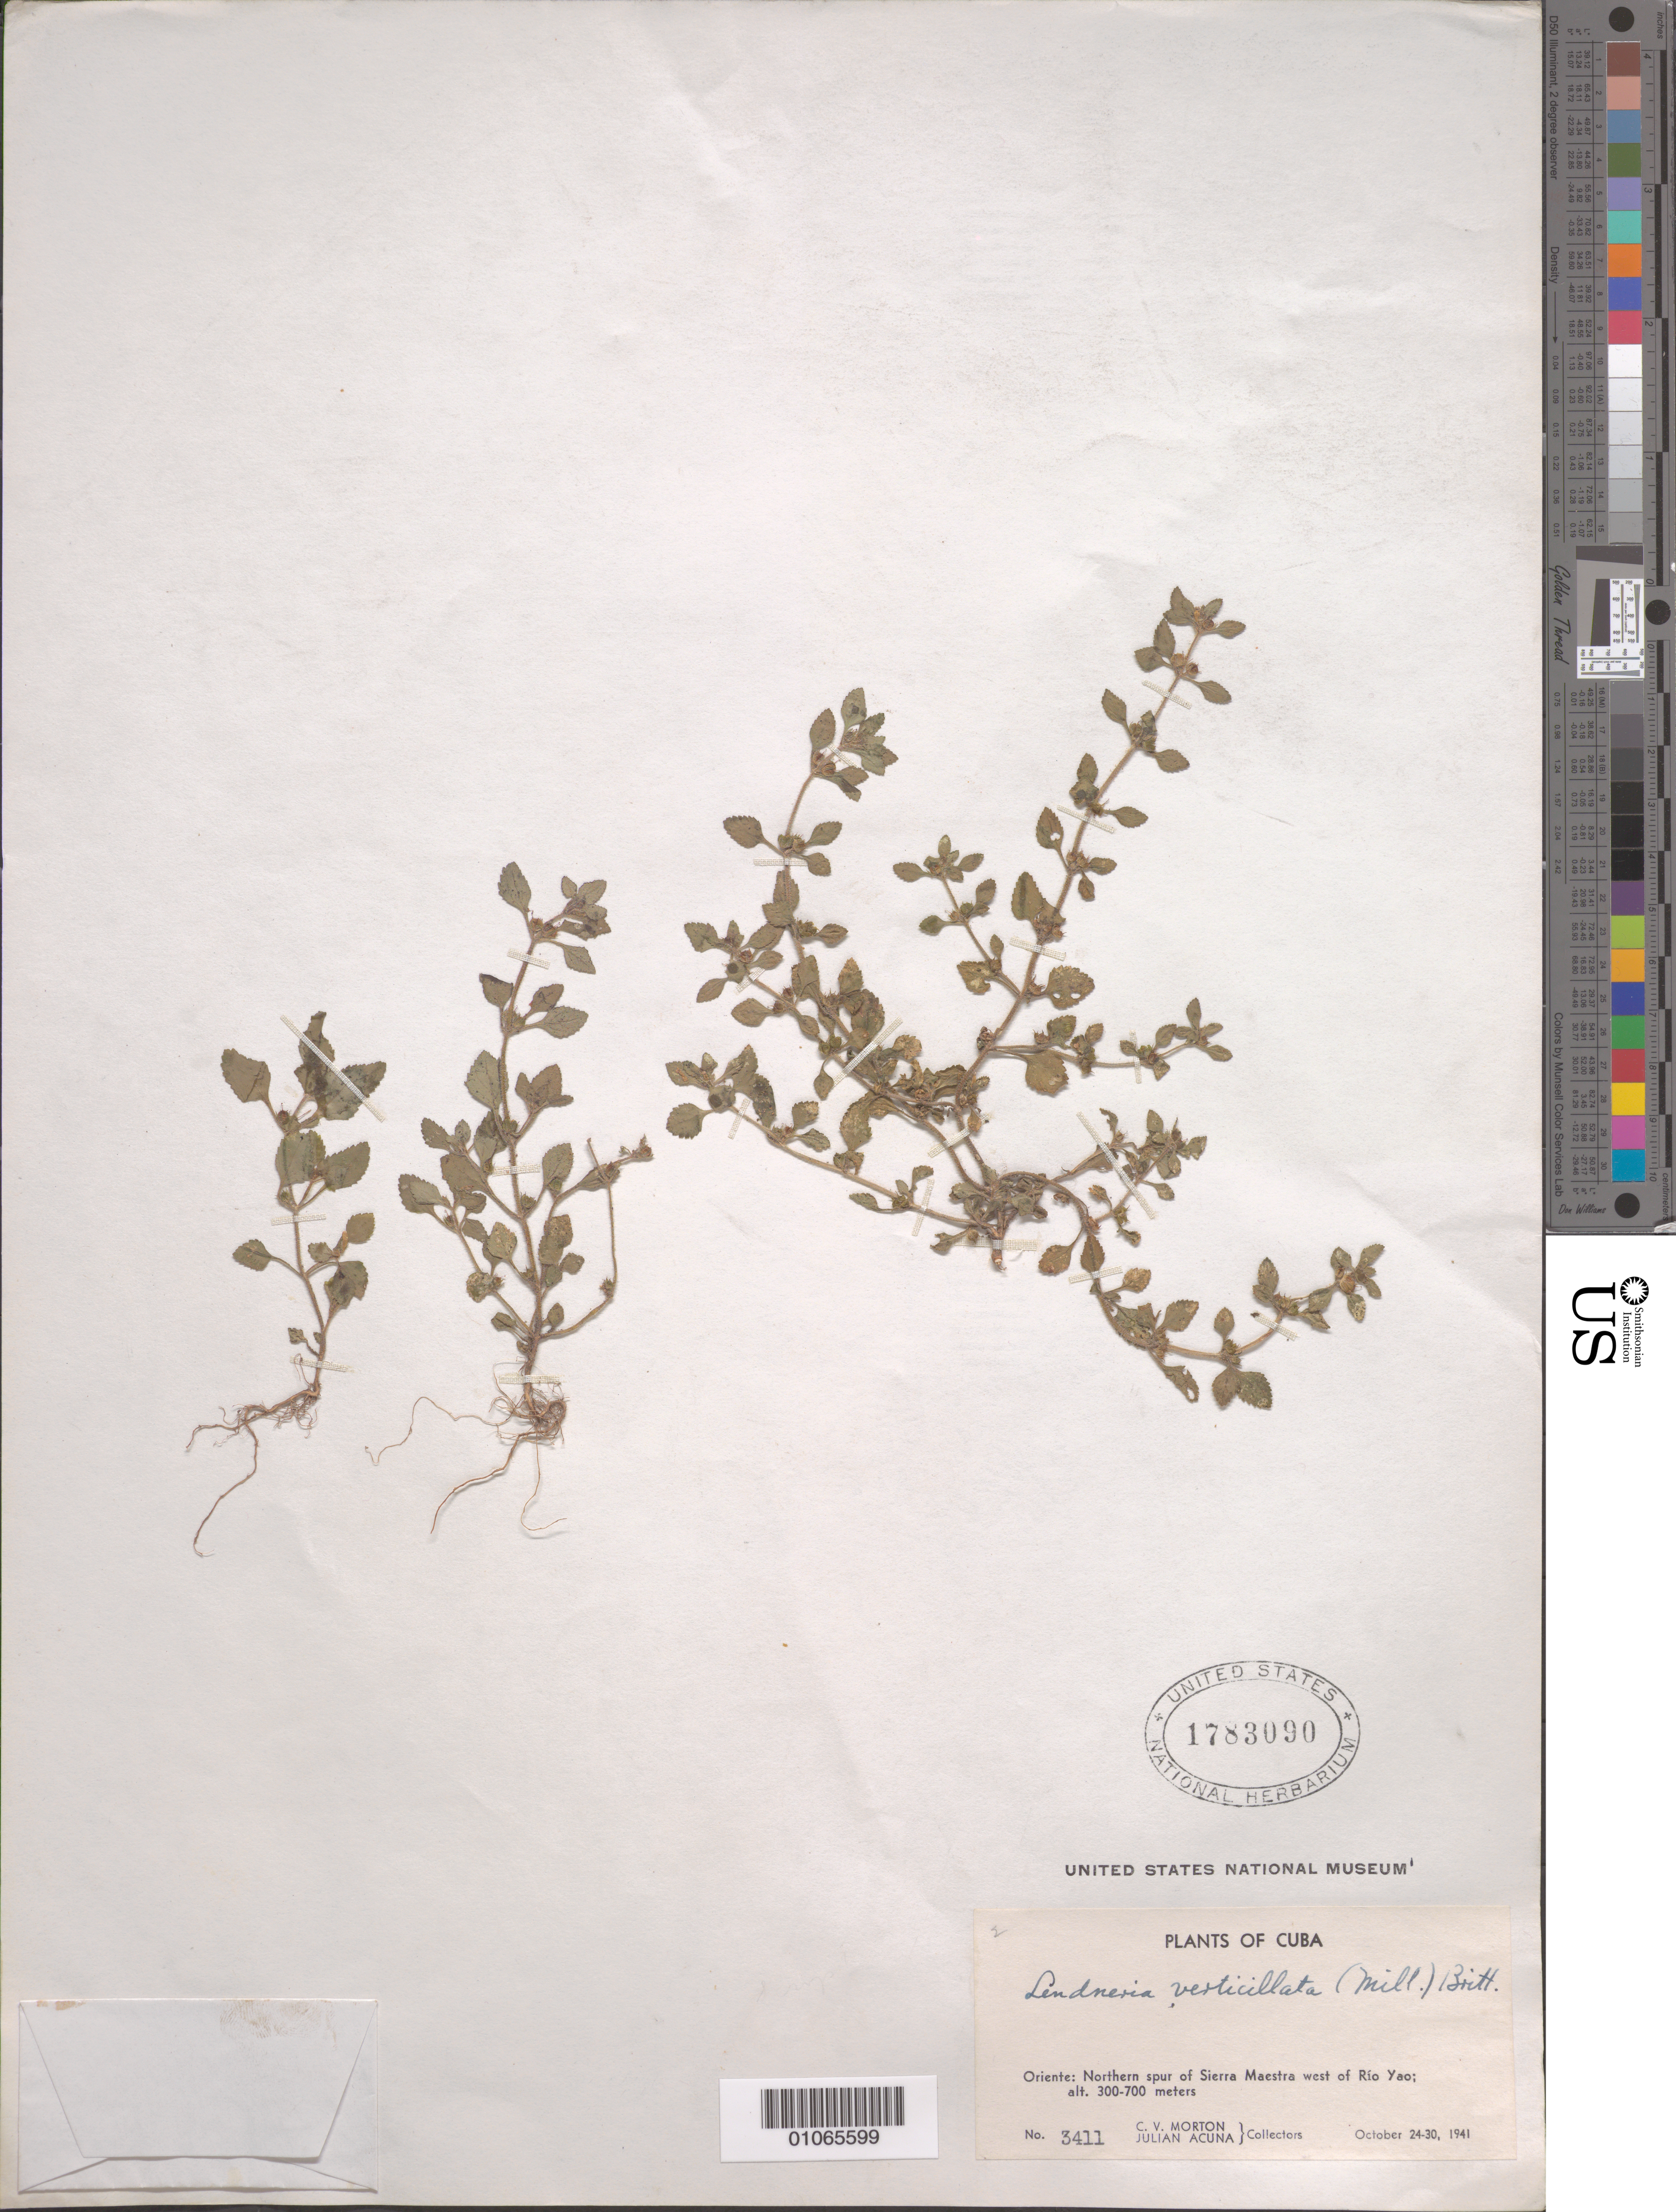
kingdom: Plantae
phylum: Tracheophyta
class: Magnoliopsida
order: Lamiales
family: Plantaginaceae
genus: Lendneria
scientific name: Lendneria verticillata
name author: (Mill.) Britton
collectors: C. V. Morton & J. Acuña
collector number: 3411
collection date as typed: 24 Oct 1941 to 30 Oct 1941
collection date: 1941-10-24/1941-10-30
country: Cuba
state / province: Oriente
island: Cuba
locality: Northern spur of Sierra Maestra west of Rio Yao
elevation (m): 300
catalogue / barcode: US 1783090